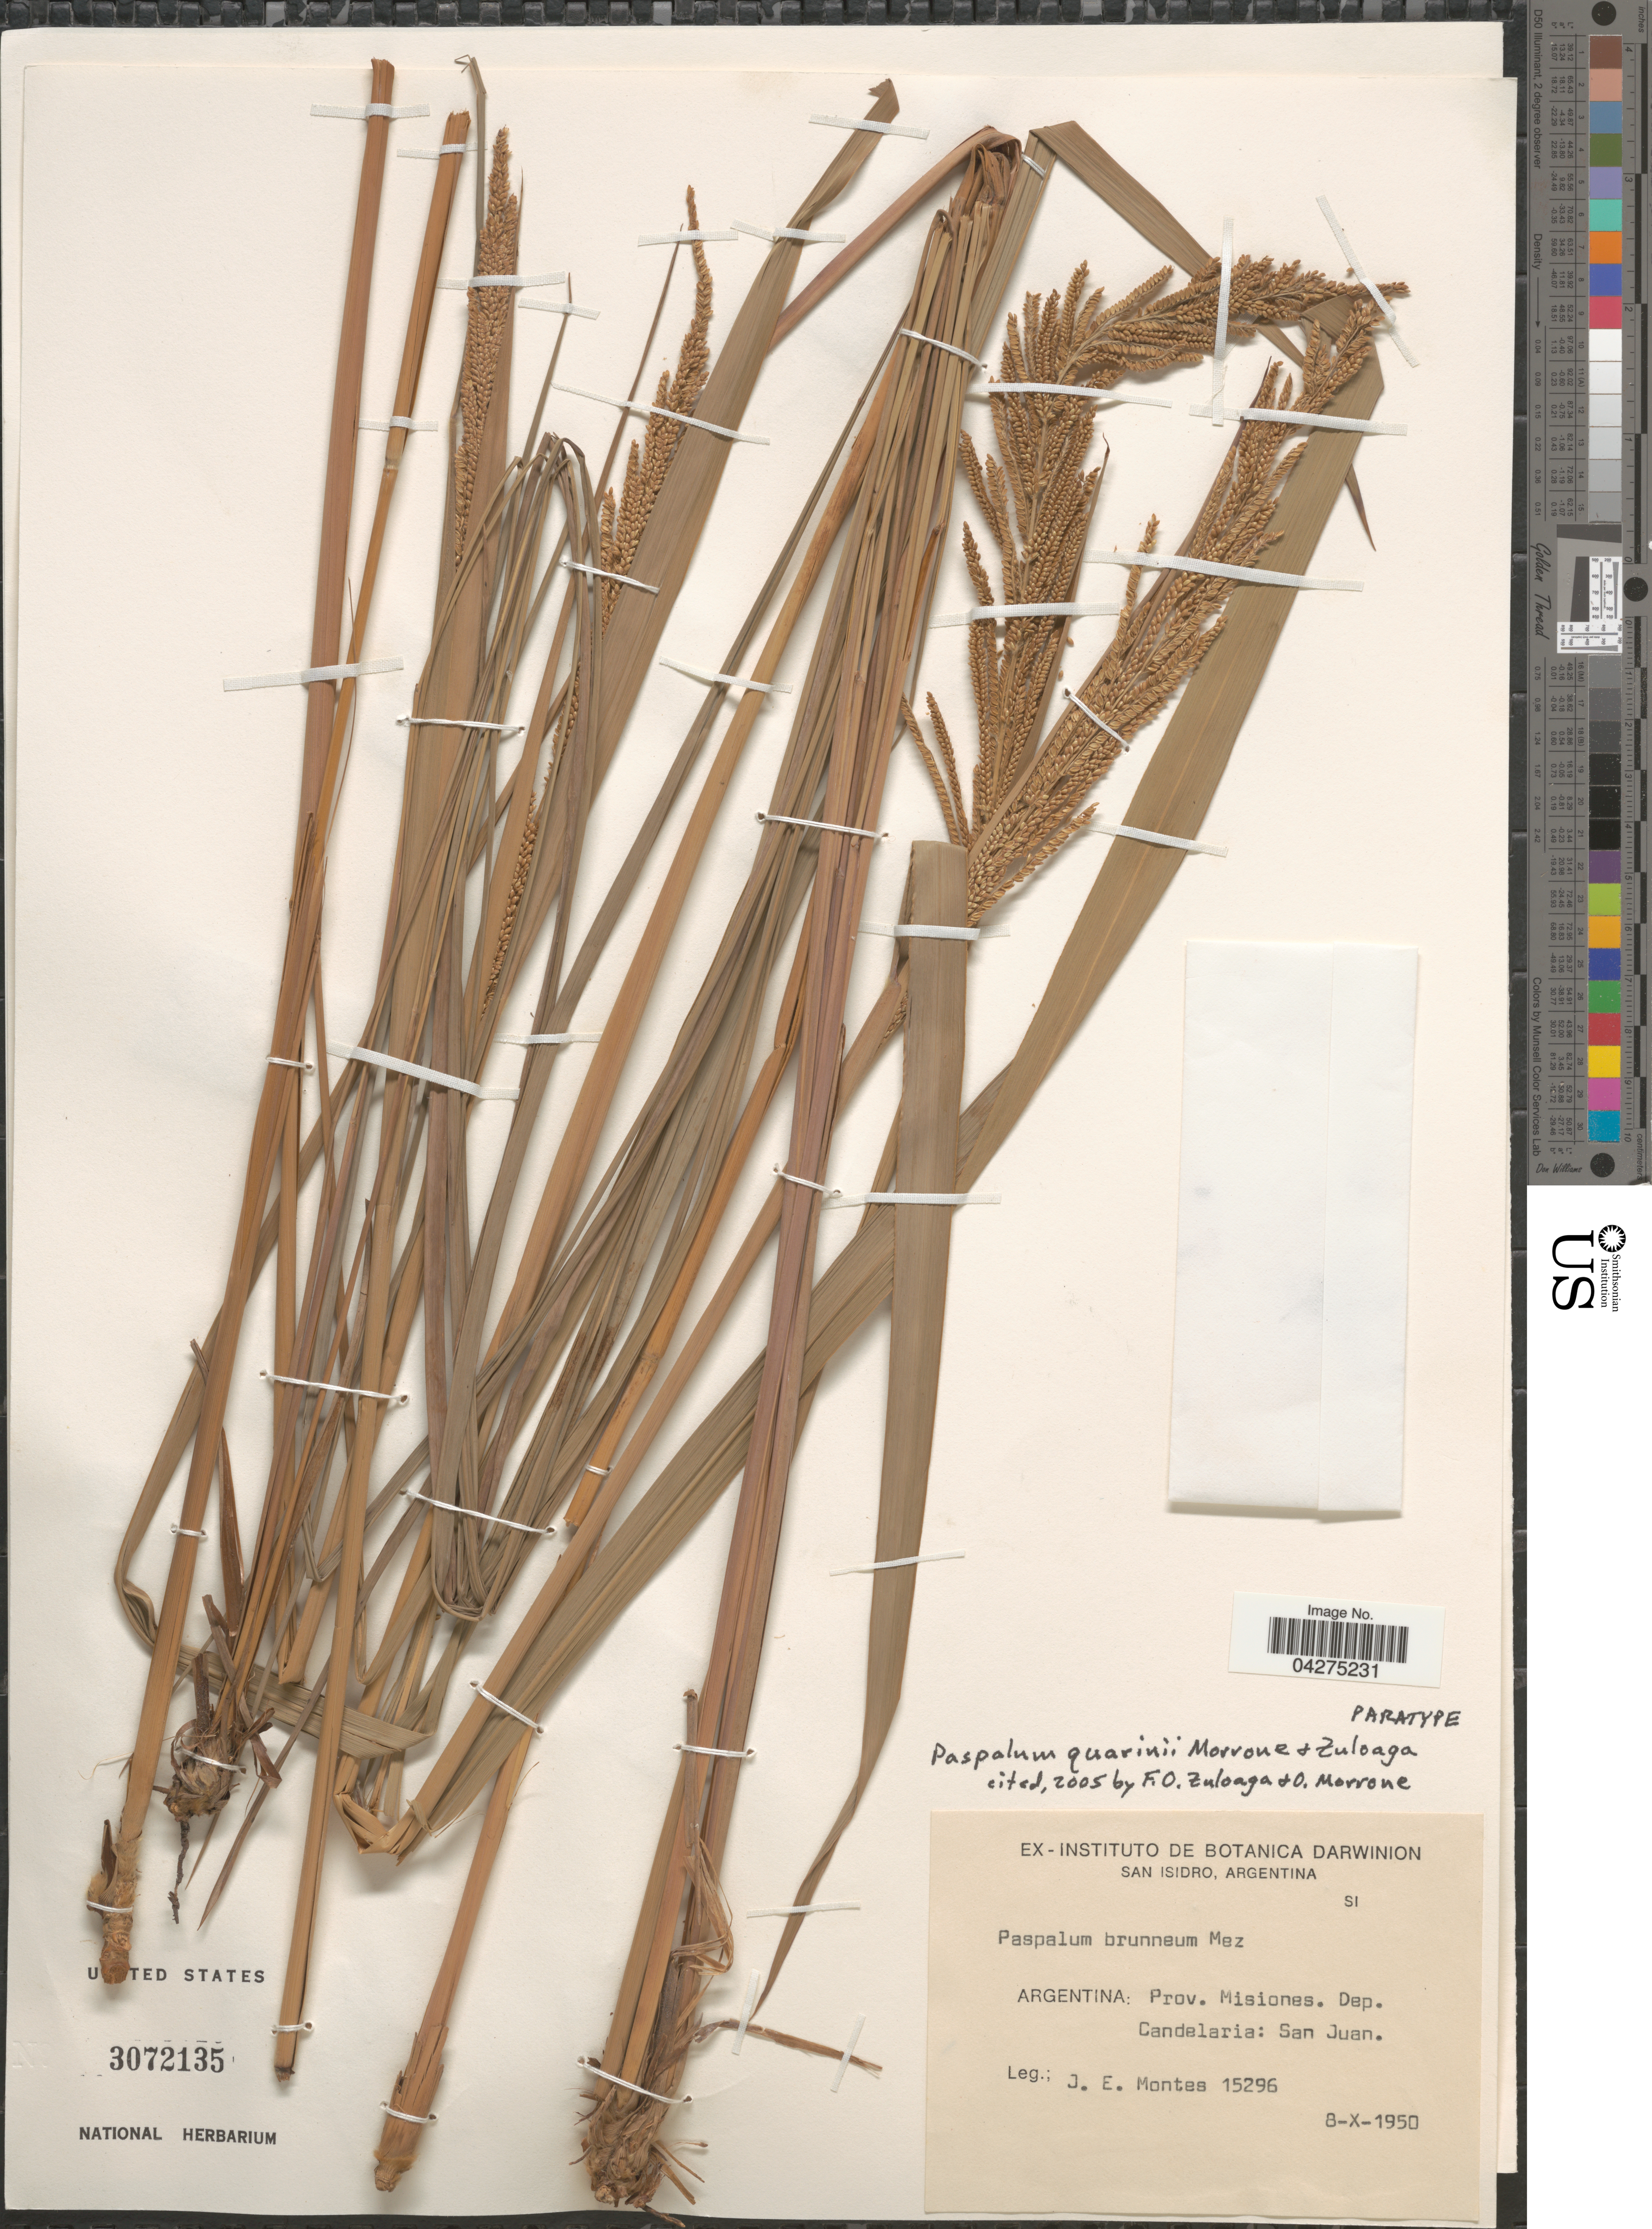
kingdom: Plantae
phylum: Tracheophyta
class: Liliopsida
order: Poales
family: Poaceae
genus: Paspalum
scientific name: Paspalum quarinii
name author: Morrone & Zuloaga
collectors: J. E. Montes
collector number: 15296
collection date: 1950-10-08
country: Argentina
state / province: Misiones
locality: Dep. Candelaria: San Juan.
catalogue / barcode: US 3072135